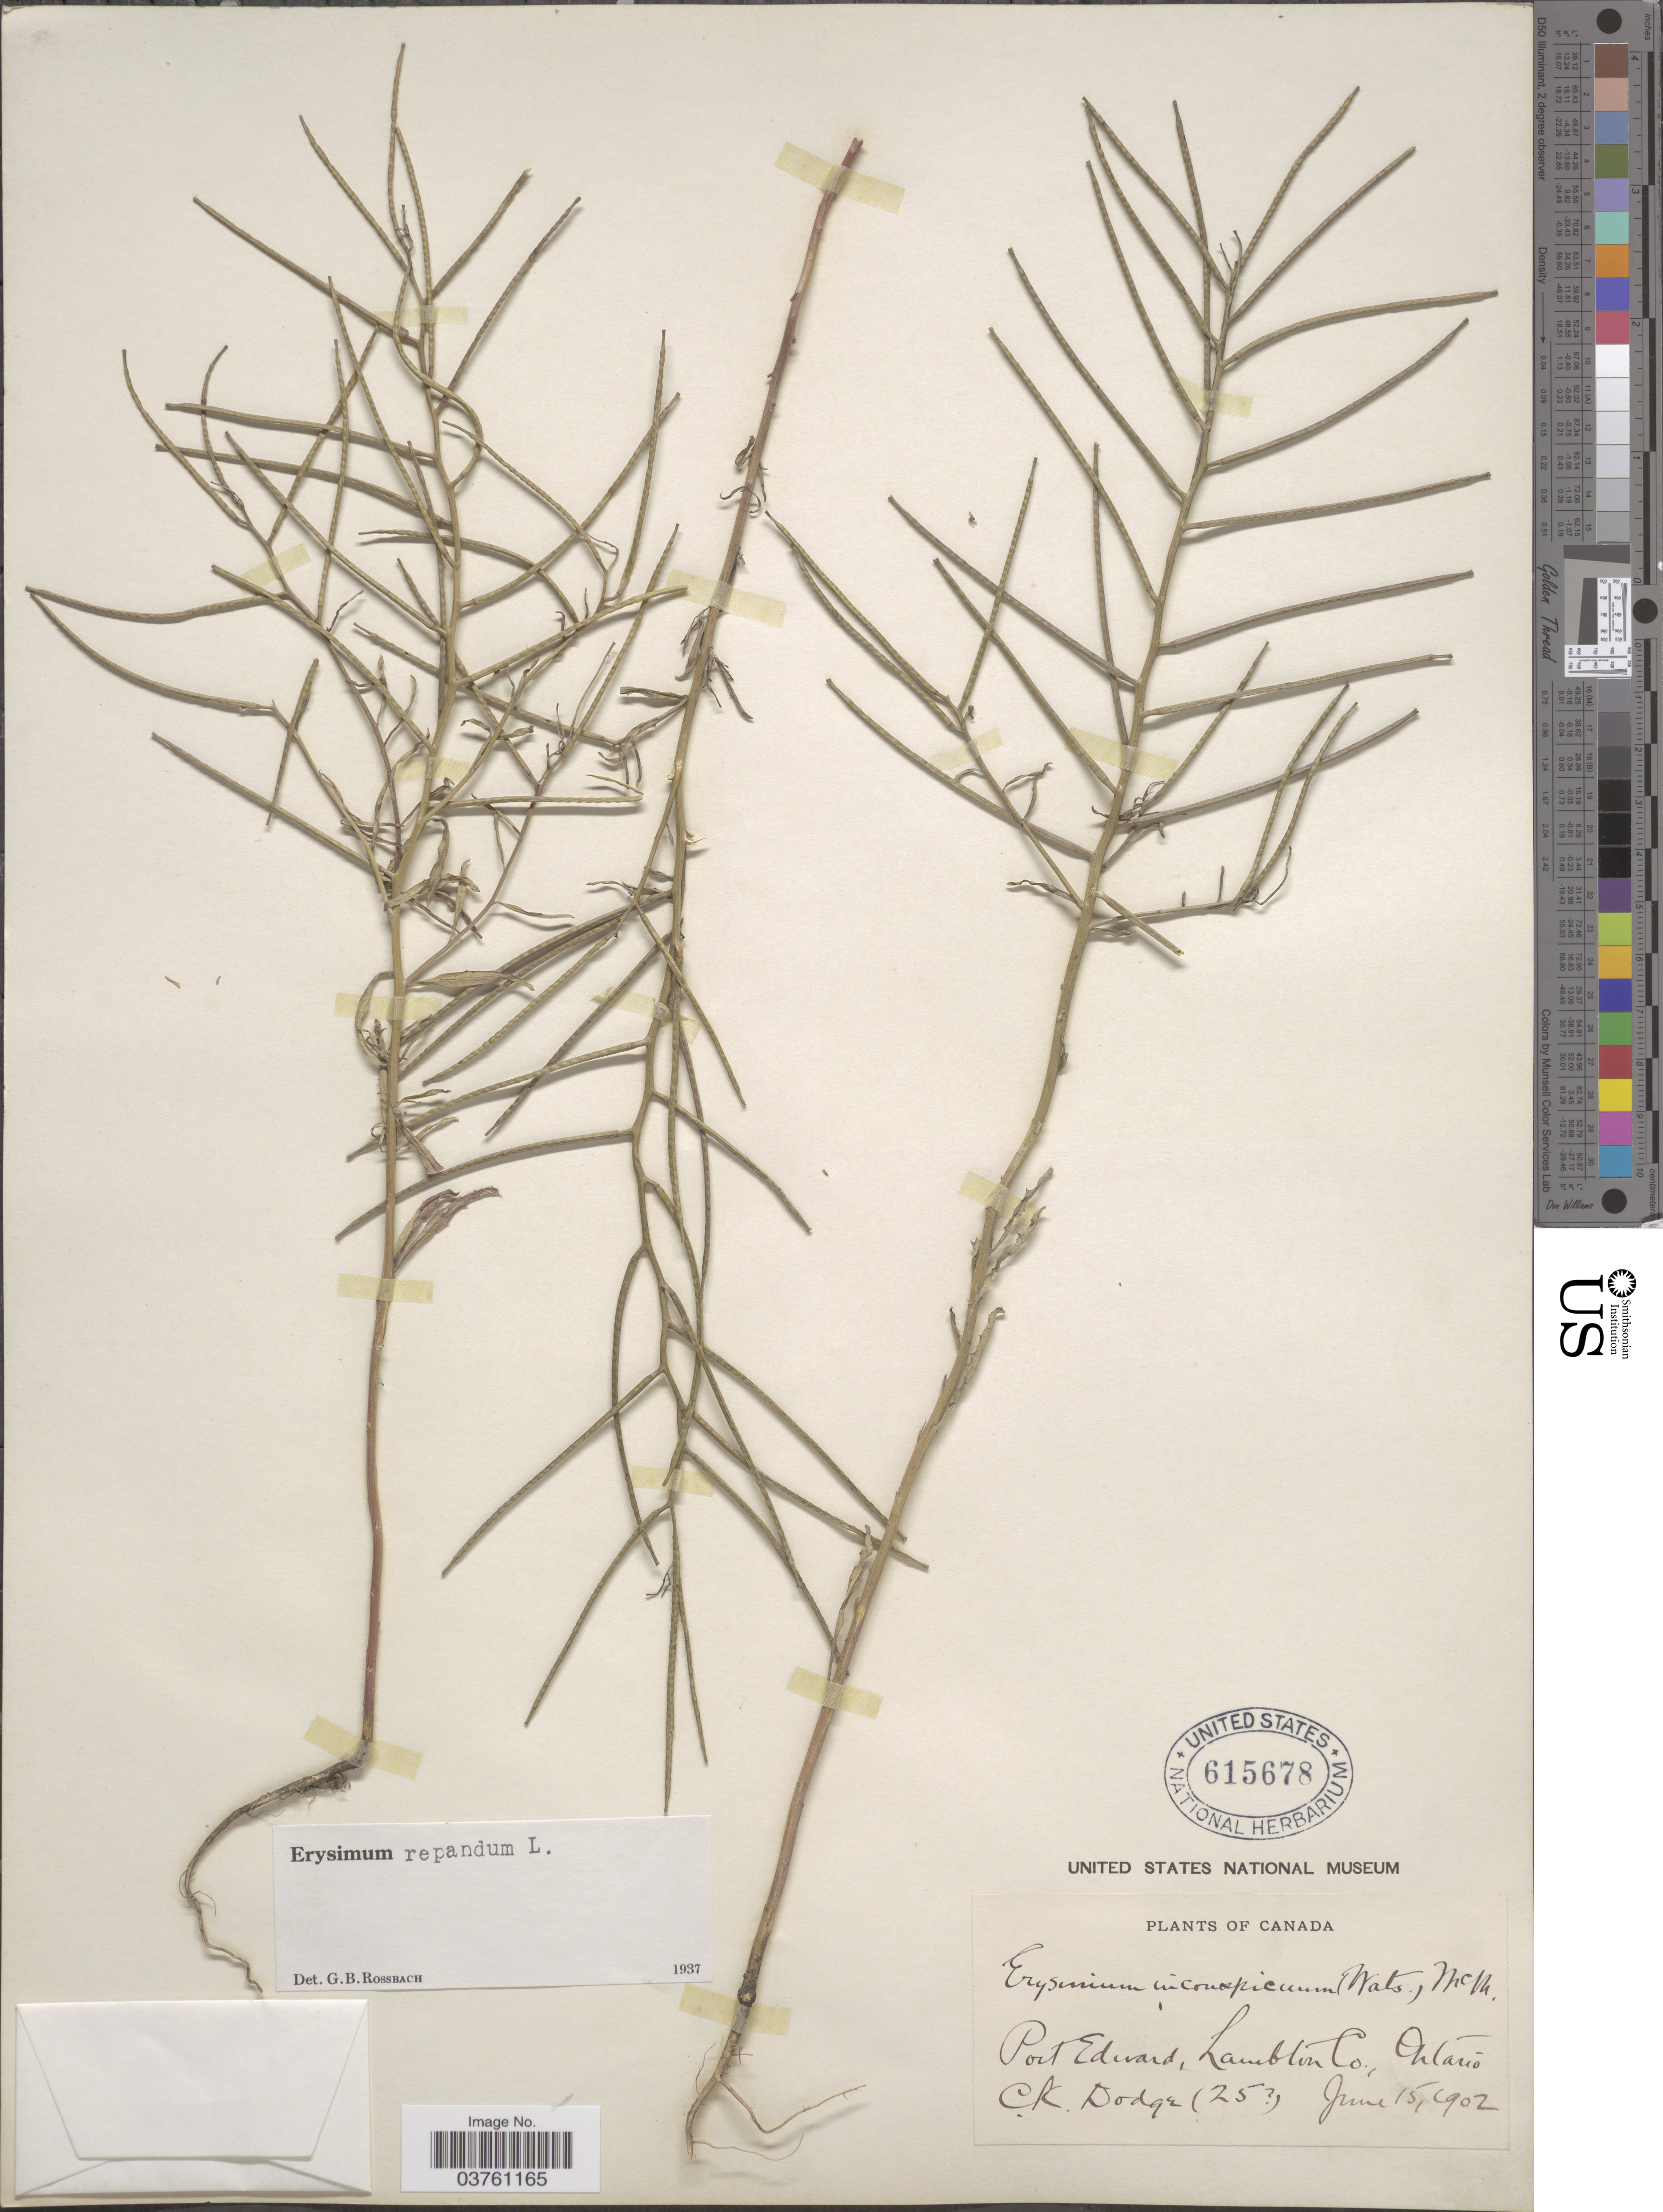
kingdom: Plantae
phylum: Tracheophyta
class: Magnoliopsida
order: Brassicales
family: Brassicaceae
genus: Erysimum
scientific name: Erysimum repandum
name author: L.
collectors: C. Dodge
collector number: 25?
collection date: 1902-06-15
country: Canada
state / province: Ontario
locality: Port Edward, Lambton Co.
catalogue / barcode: US 615678